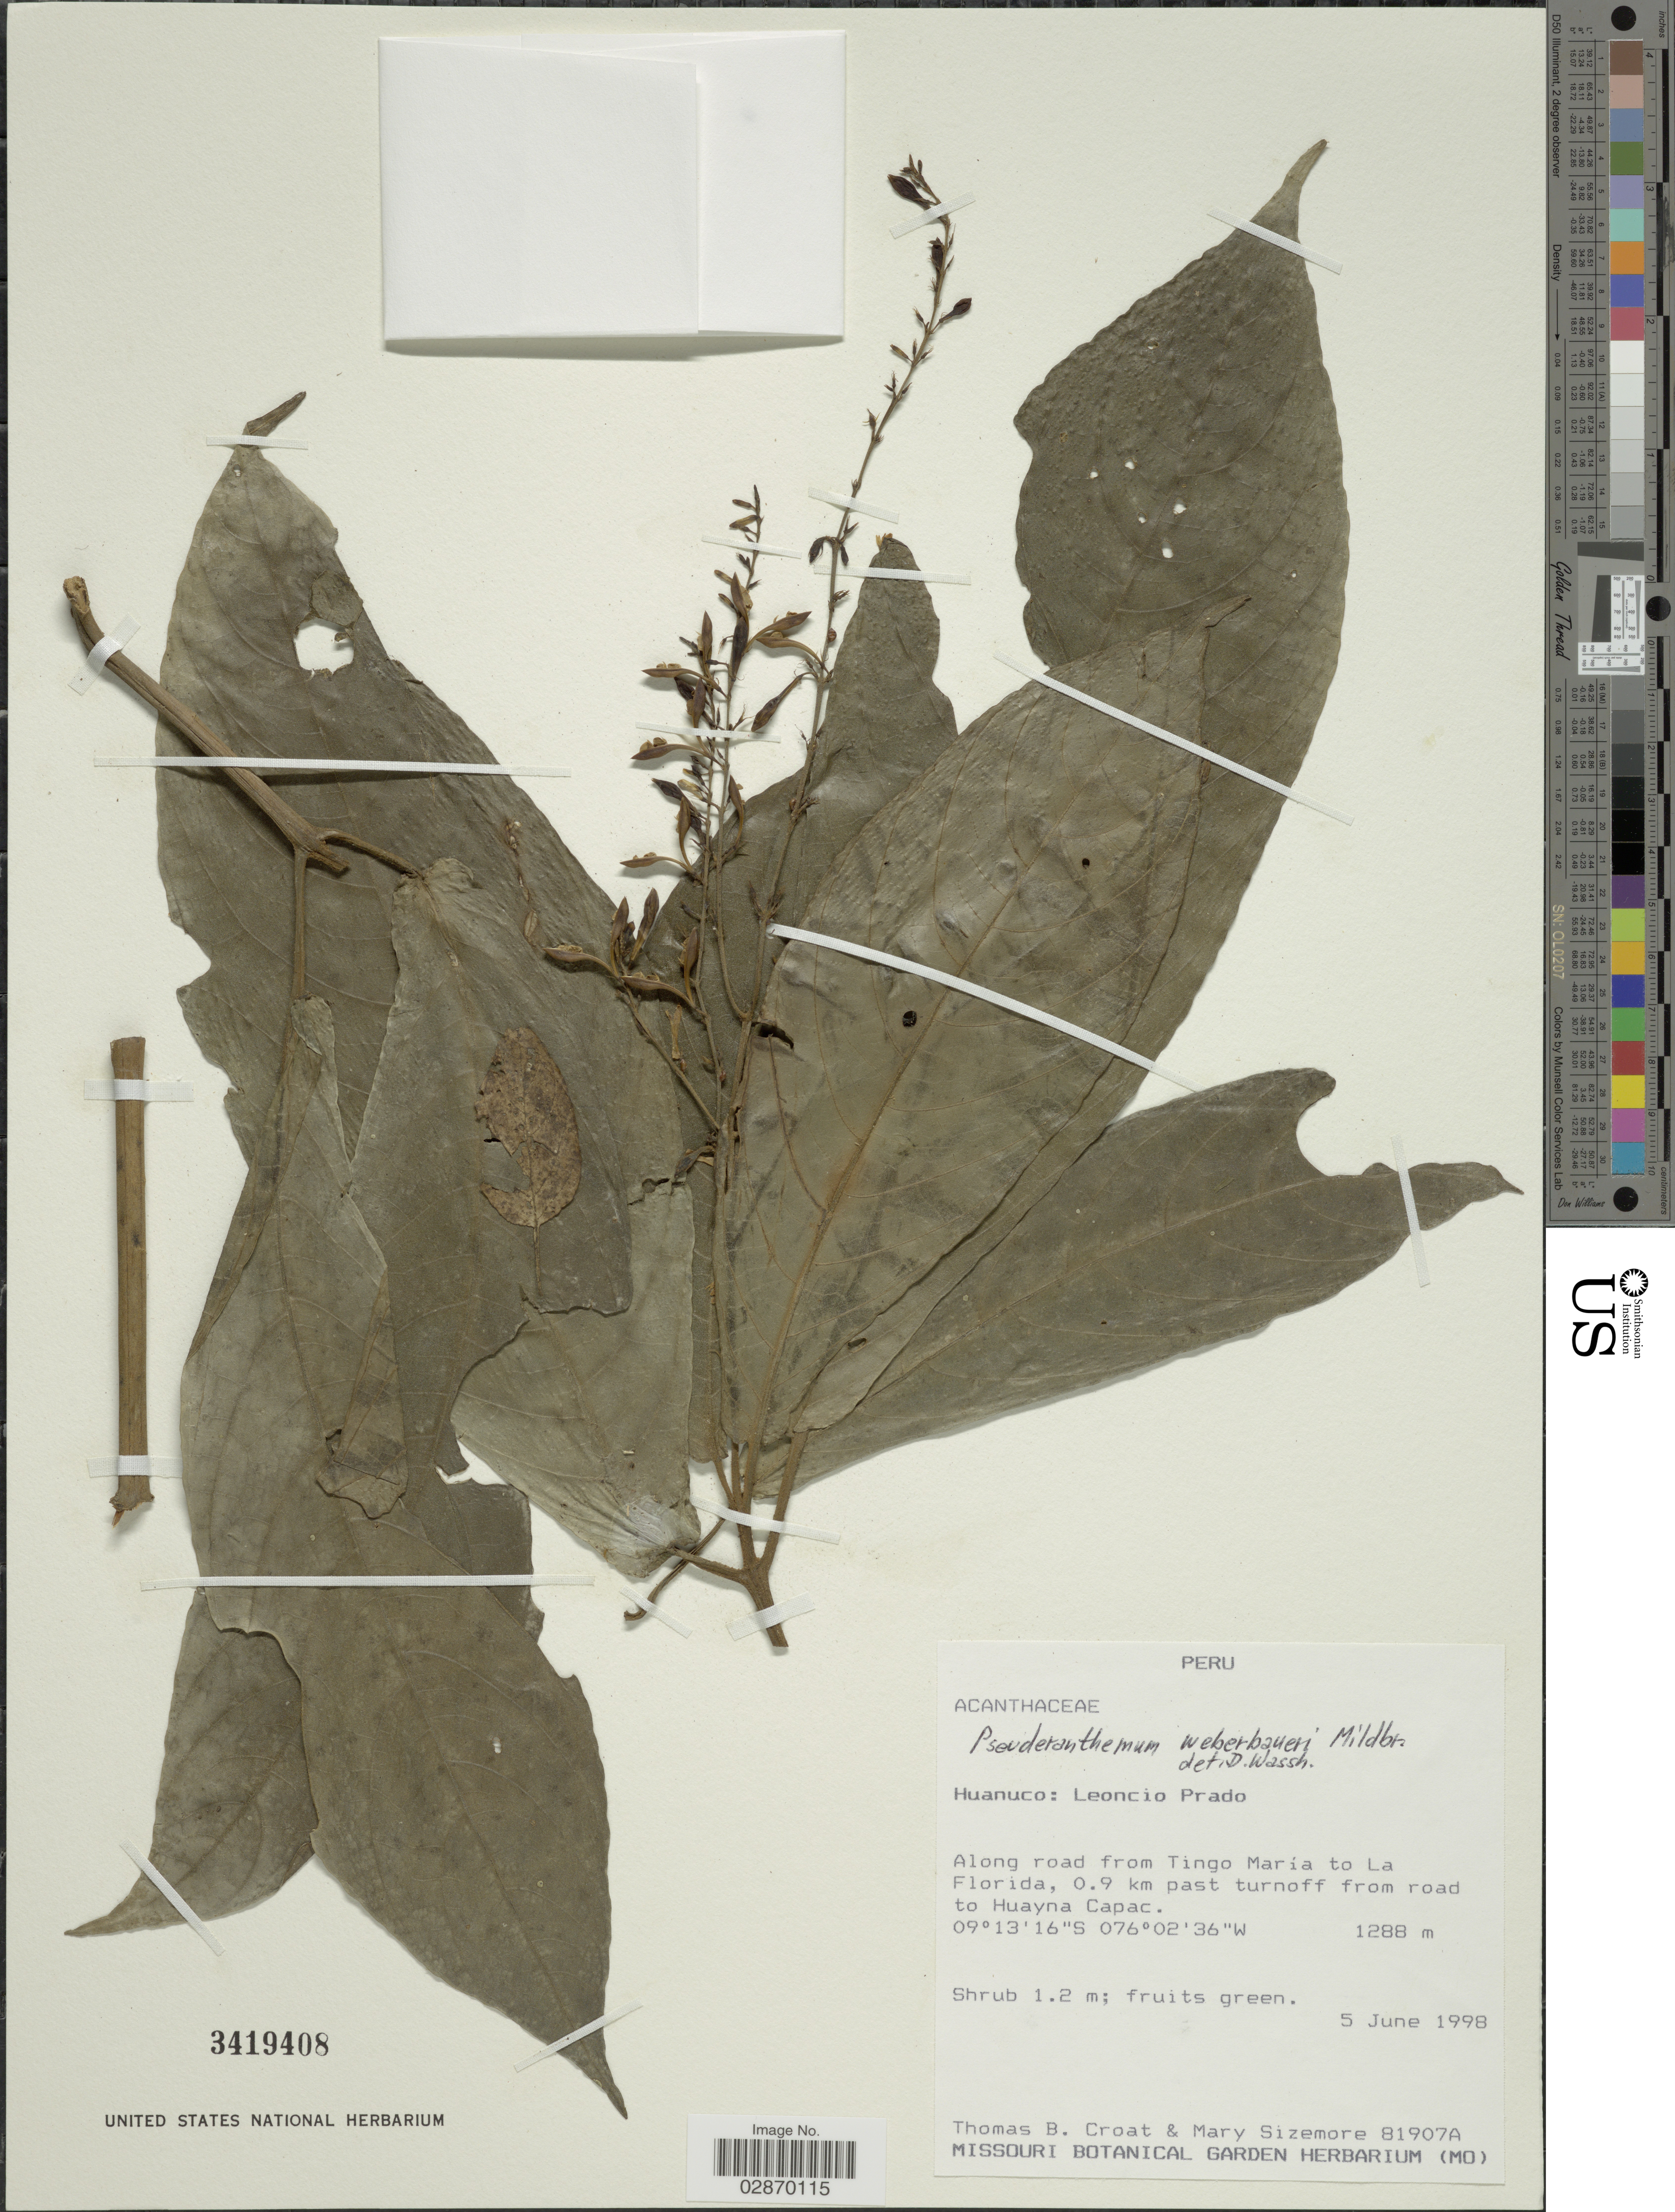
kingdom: Plantae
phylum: Tracheophyta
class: Magnoliopsida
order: Lamiales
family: Acanthaceae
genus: Pseuderanthemum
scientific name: Pseuderanthemum weberbaueri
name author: Mildbr.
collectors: T. B. Croat & M. Sizemore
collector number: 81907A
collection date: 1998-06-05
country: Peru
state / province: Huánuco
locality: Leoncio Prado, Along road from Tingo María to La Florida, 0.9 km past turnoff from road to Huayna Capac.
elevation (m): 1288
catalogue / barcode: US 3419408